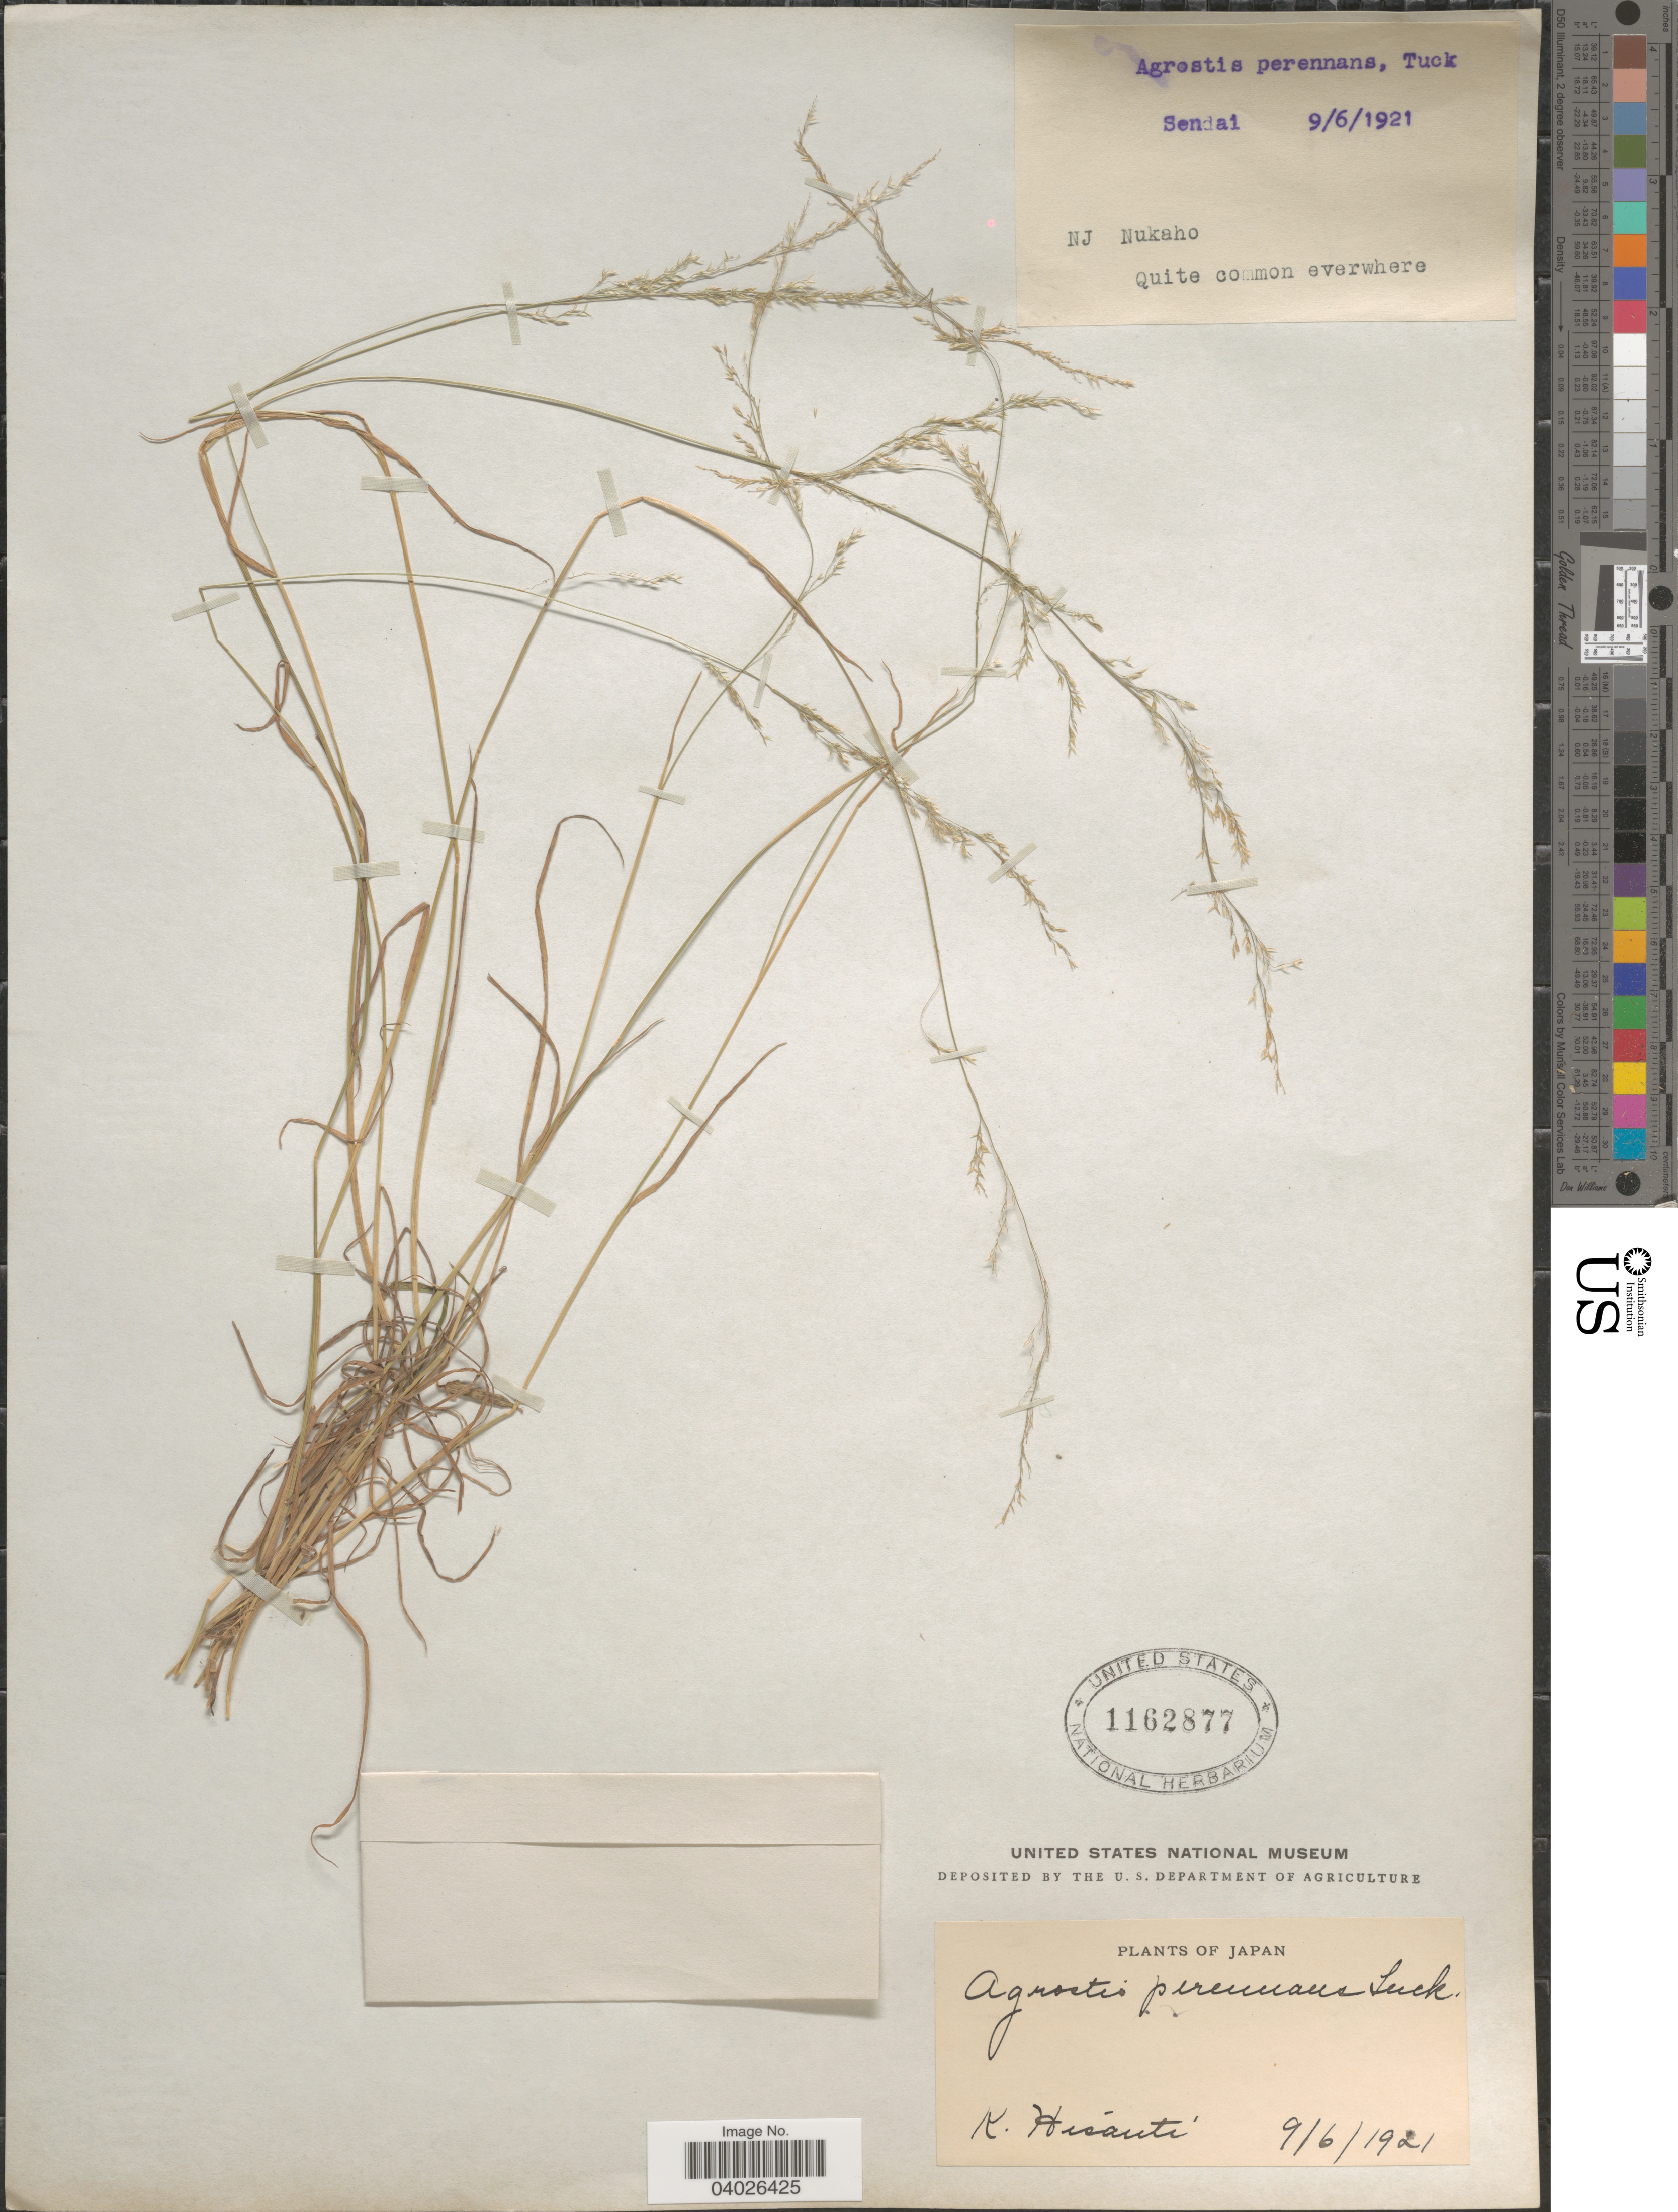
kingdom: Plantae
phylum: Tracheophyta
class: Liliopsida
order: Poales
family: Poaceae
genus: Agrostis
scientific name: Agrostis perennans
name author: (Walter) Tuck.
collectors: K. Hisauti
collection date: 1921-06-09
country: Japan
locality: Sendai. NJ Nukaho.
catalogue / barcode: US 1162877